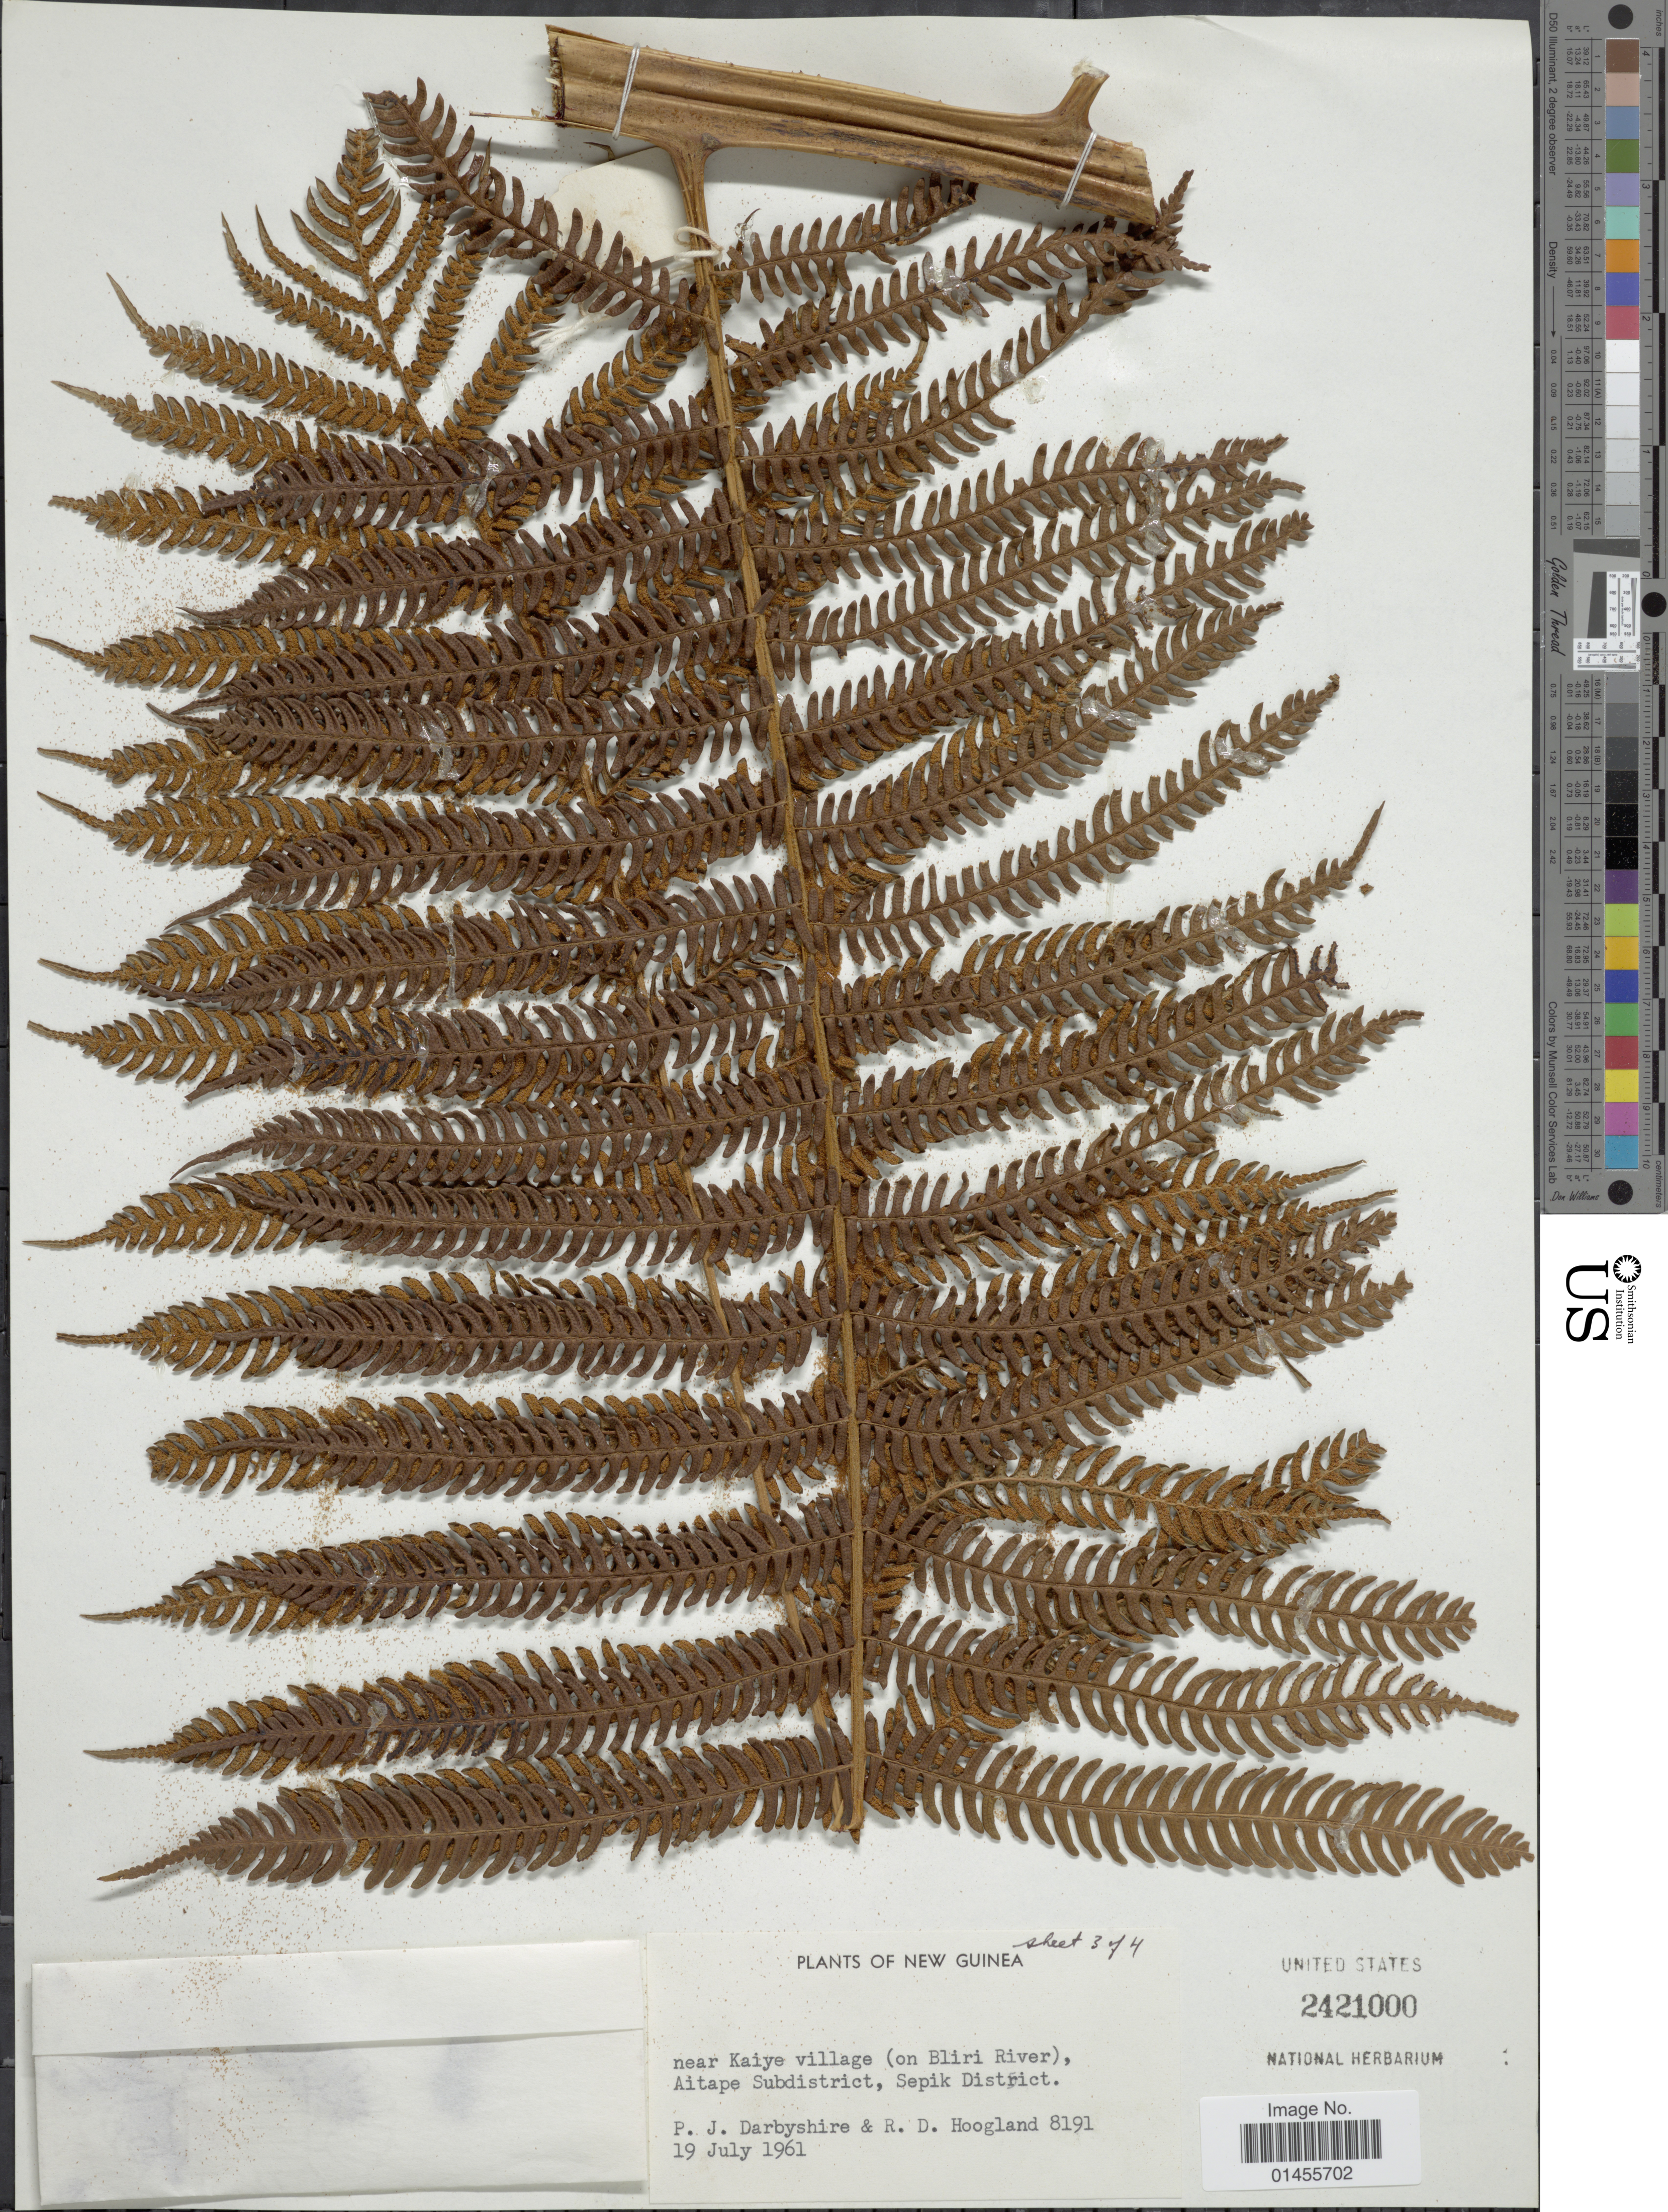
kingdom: Plantae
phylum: Tracheophyta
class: Polypodiopsida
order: Cyatheales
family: Cyatheaceae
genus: Alsophila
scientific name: Alsophila sp.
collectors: P. Darbyshire & R. D. Hoogland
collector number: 8191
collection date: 1961-07-19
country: Papua New Guinea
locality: New Guinea, near Kaiye village (on Bliri River), Aitape Subdsitrict, Sepik District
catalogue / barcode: US 2421000